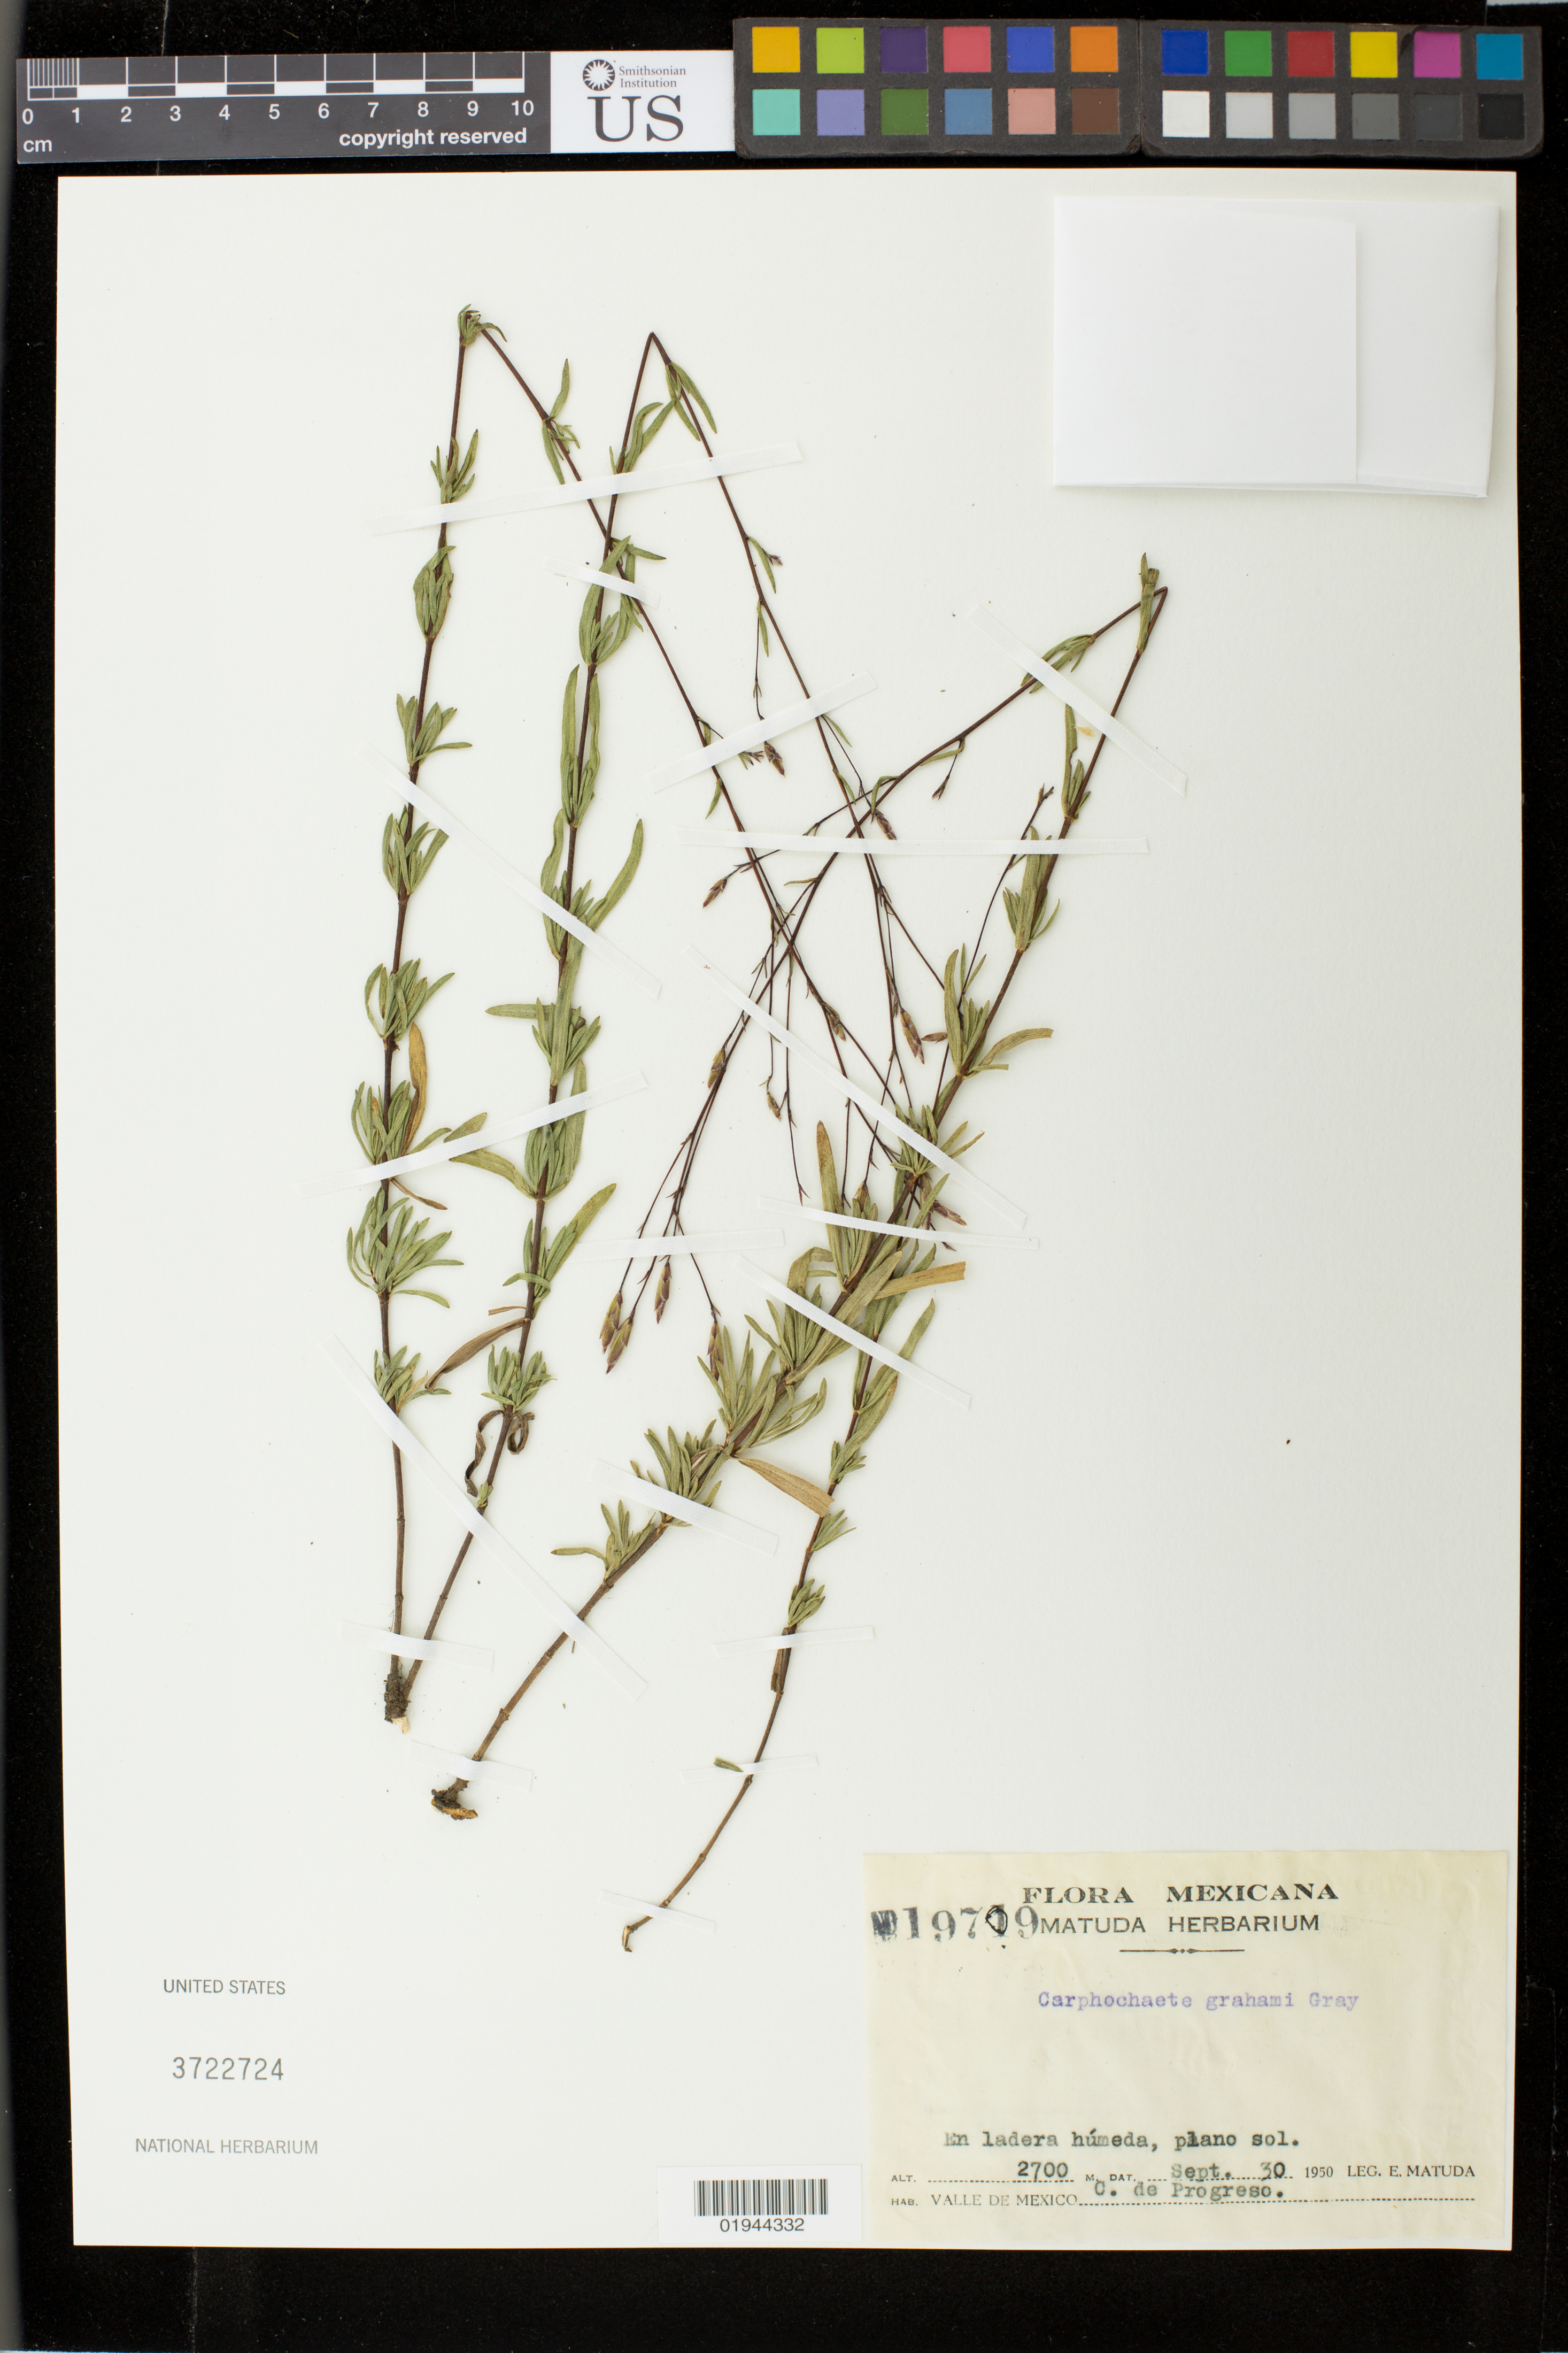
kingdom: Plantae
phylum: Tracheophyta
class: Magnoliopsida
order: Asterales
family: Asteraceae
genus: Carphochaete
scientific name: Carphochaete grahamii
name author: A. Gray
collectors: E. Matuda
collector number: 19709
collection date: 1950-09-30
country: Mexico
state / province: Yucatán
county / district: Progreso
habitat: En ladera humeda, plano sol.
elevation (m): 2700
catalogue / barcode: US 3722724